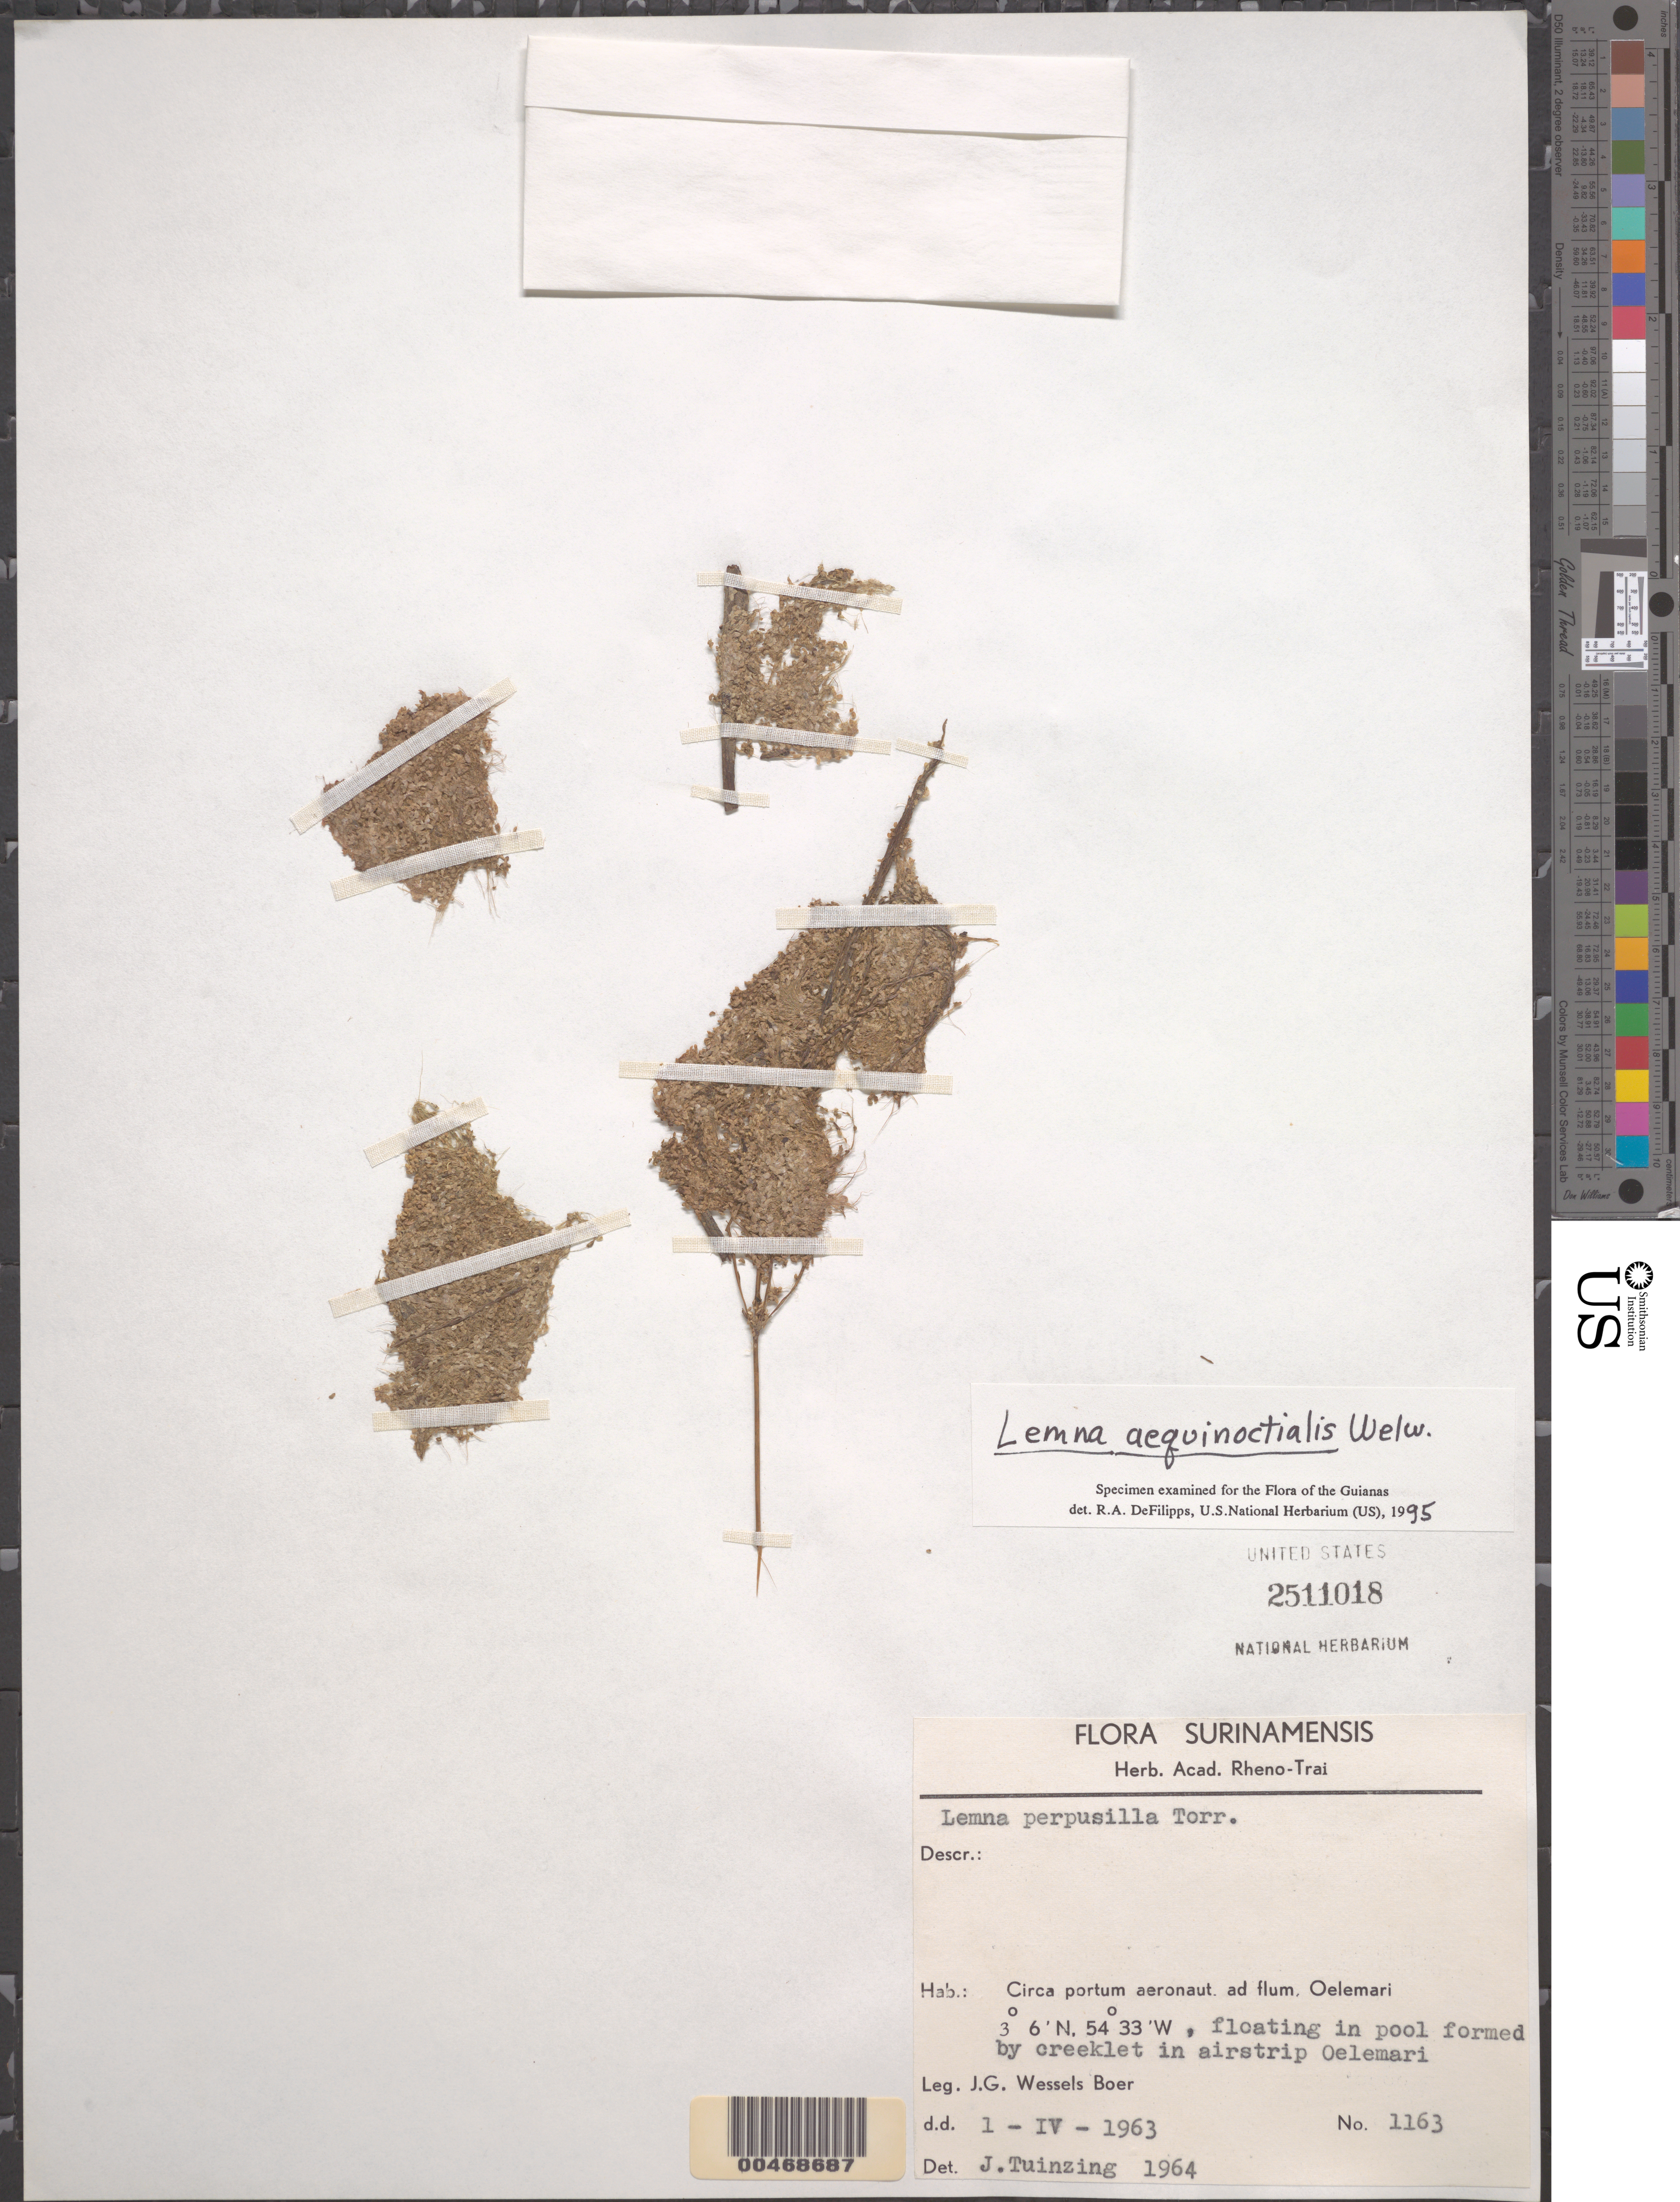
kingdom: Plantae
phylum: Tracheophyta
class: Liliopsida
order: Alismatales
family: Araceae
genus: Lemna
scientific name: Lemna aequinoctialis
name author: Welw.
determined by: DeFilipps, R. A.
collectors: J. G. Wessels Boer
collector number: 1163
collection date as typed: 1-Apr-63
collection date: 1963-04-01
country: Suriname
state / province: Sipaliwini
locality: Oelemari R., at airstrip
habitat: In pool formed by creeklet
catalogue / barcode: US 2511018